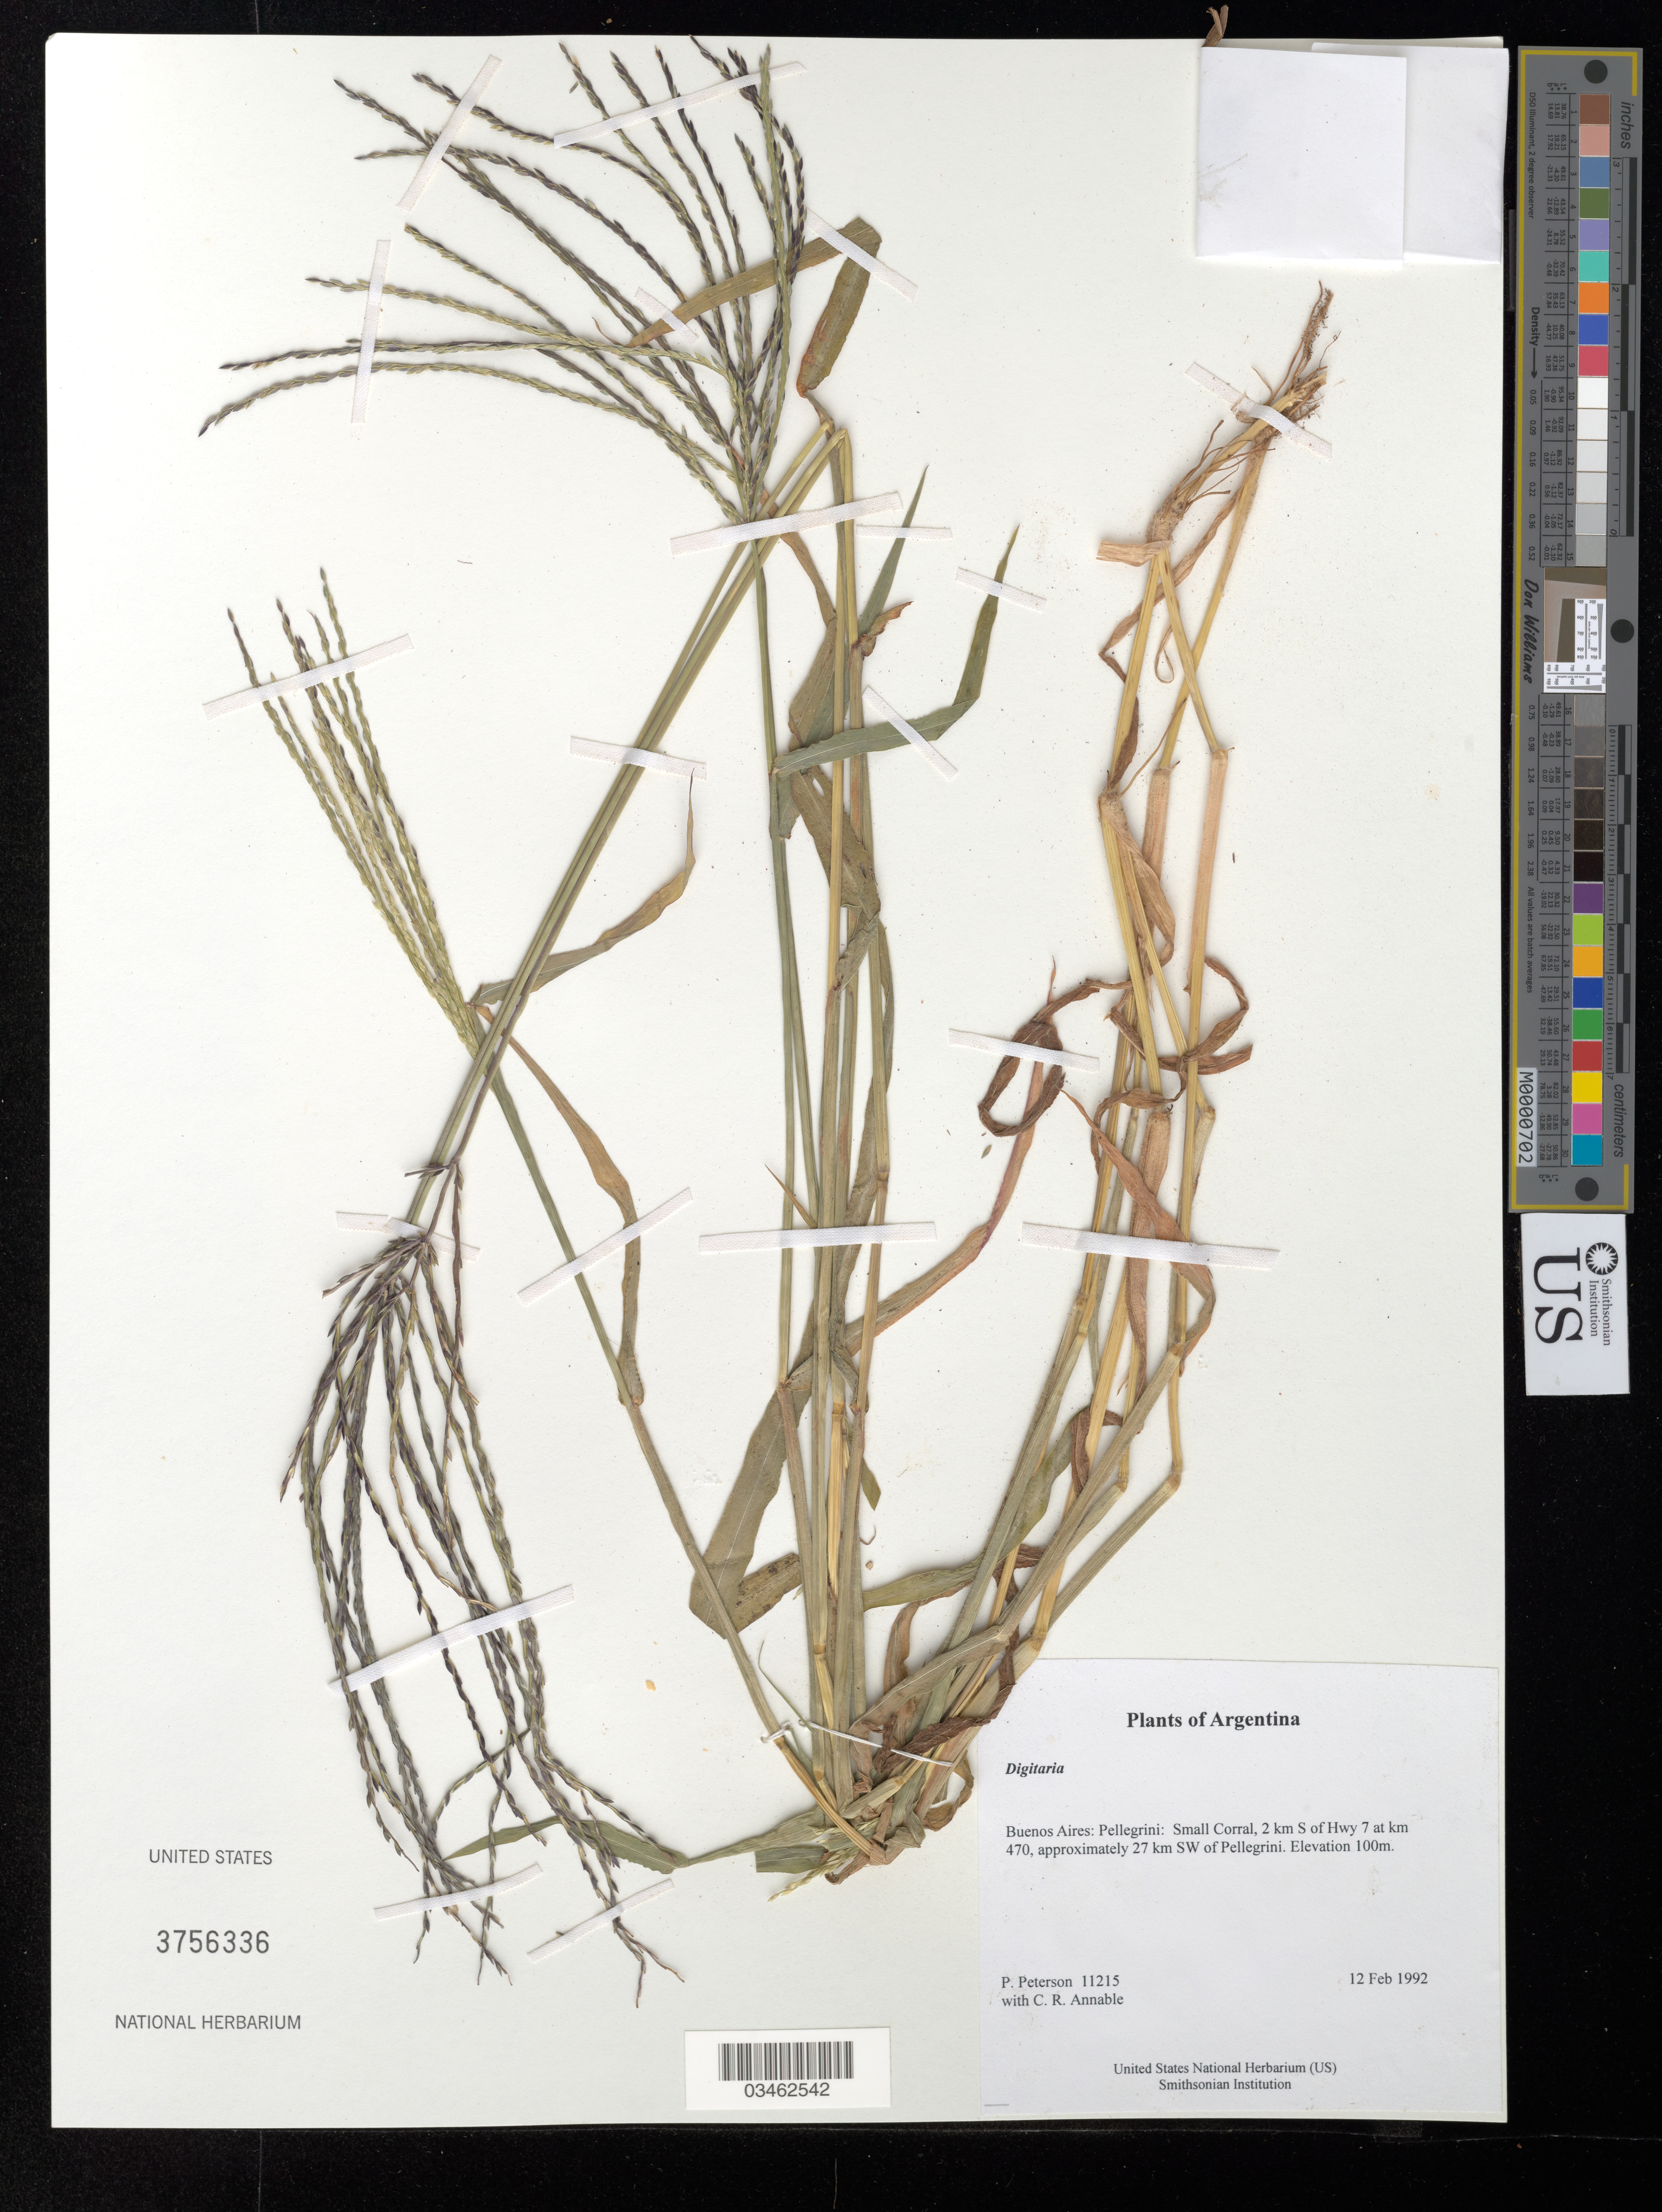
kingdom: Plantae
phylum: Tracheophyta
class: Liliopsida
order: Poales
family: Poaceae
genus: Digitaria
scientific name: Digitaria sp.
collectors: P. M. Peterson & C. R. Annable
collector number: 11215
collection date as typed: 12 Feb 1992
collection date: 1992-02-12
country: Argentina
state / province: Buenos Aires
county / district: Pellegrini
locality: Small Corral, 2 km S of Hwy 7 at km 470, approximately 27 km SW of Pellegrini.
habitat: Elevation 100m.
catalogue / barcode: US 3756336